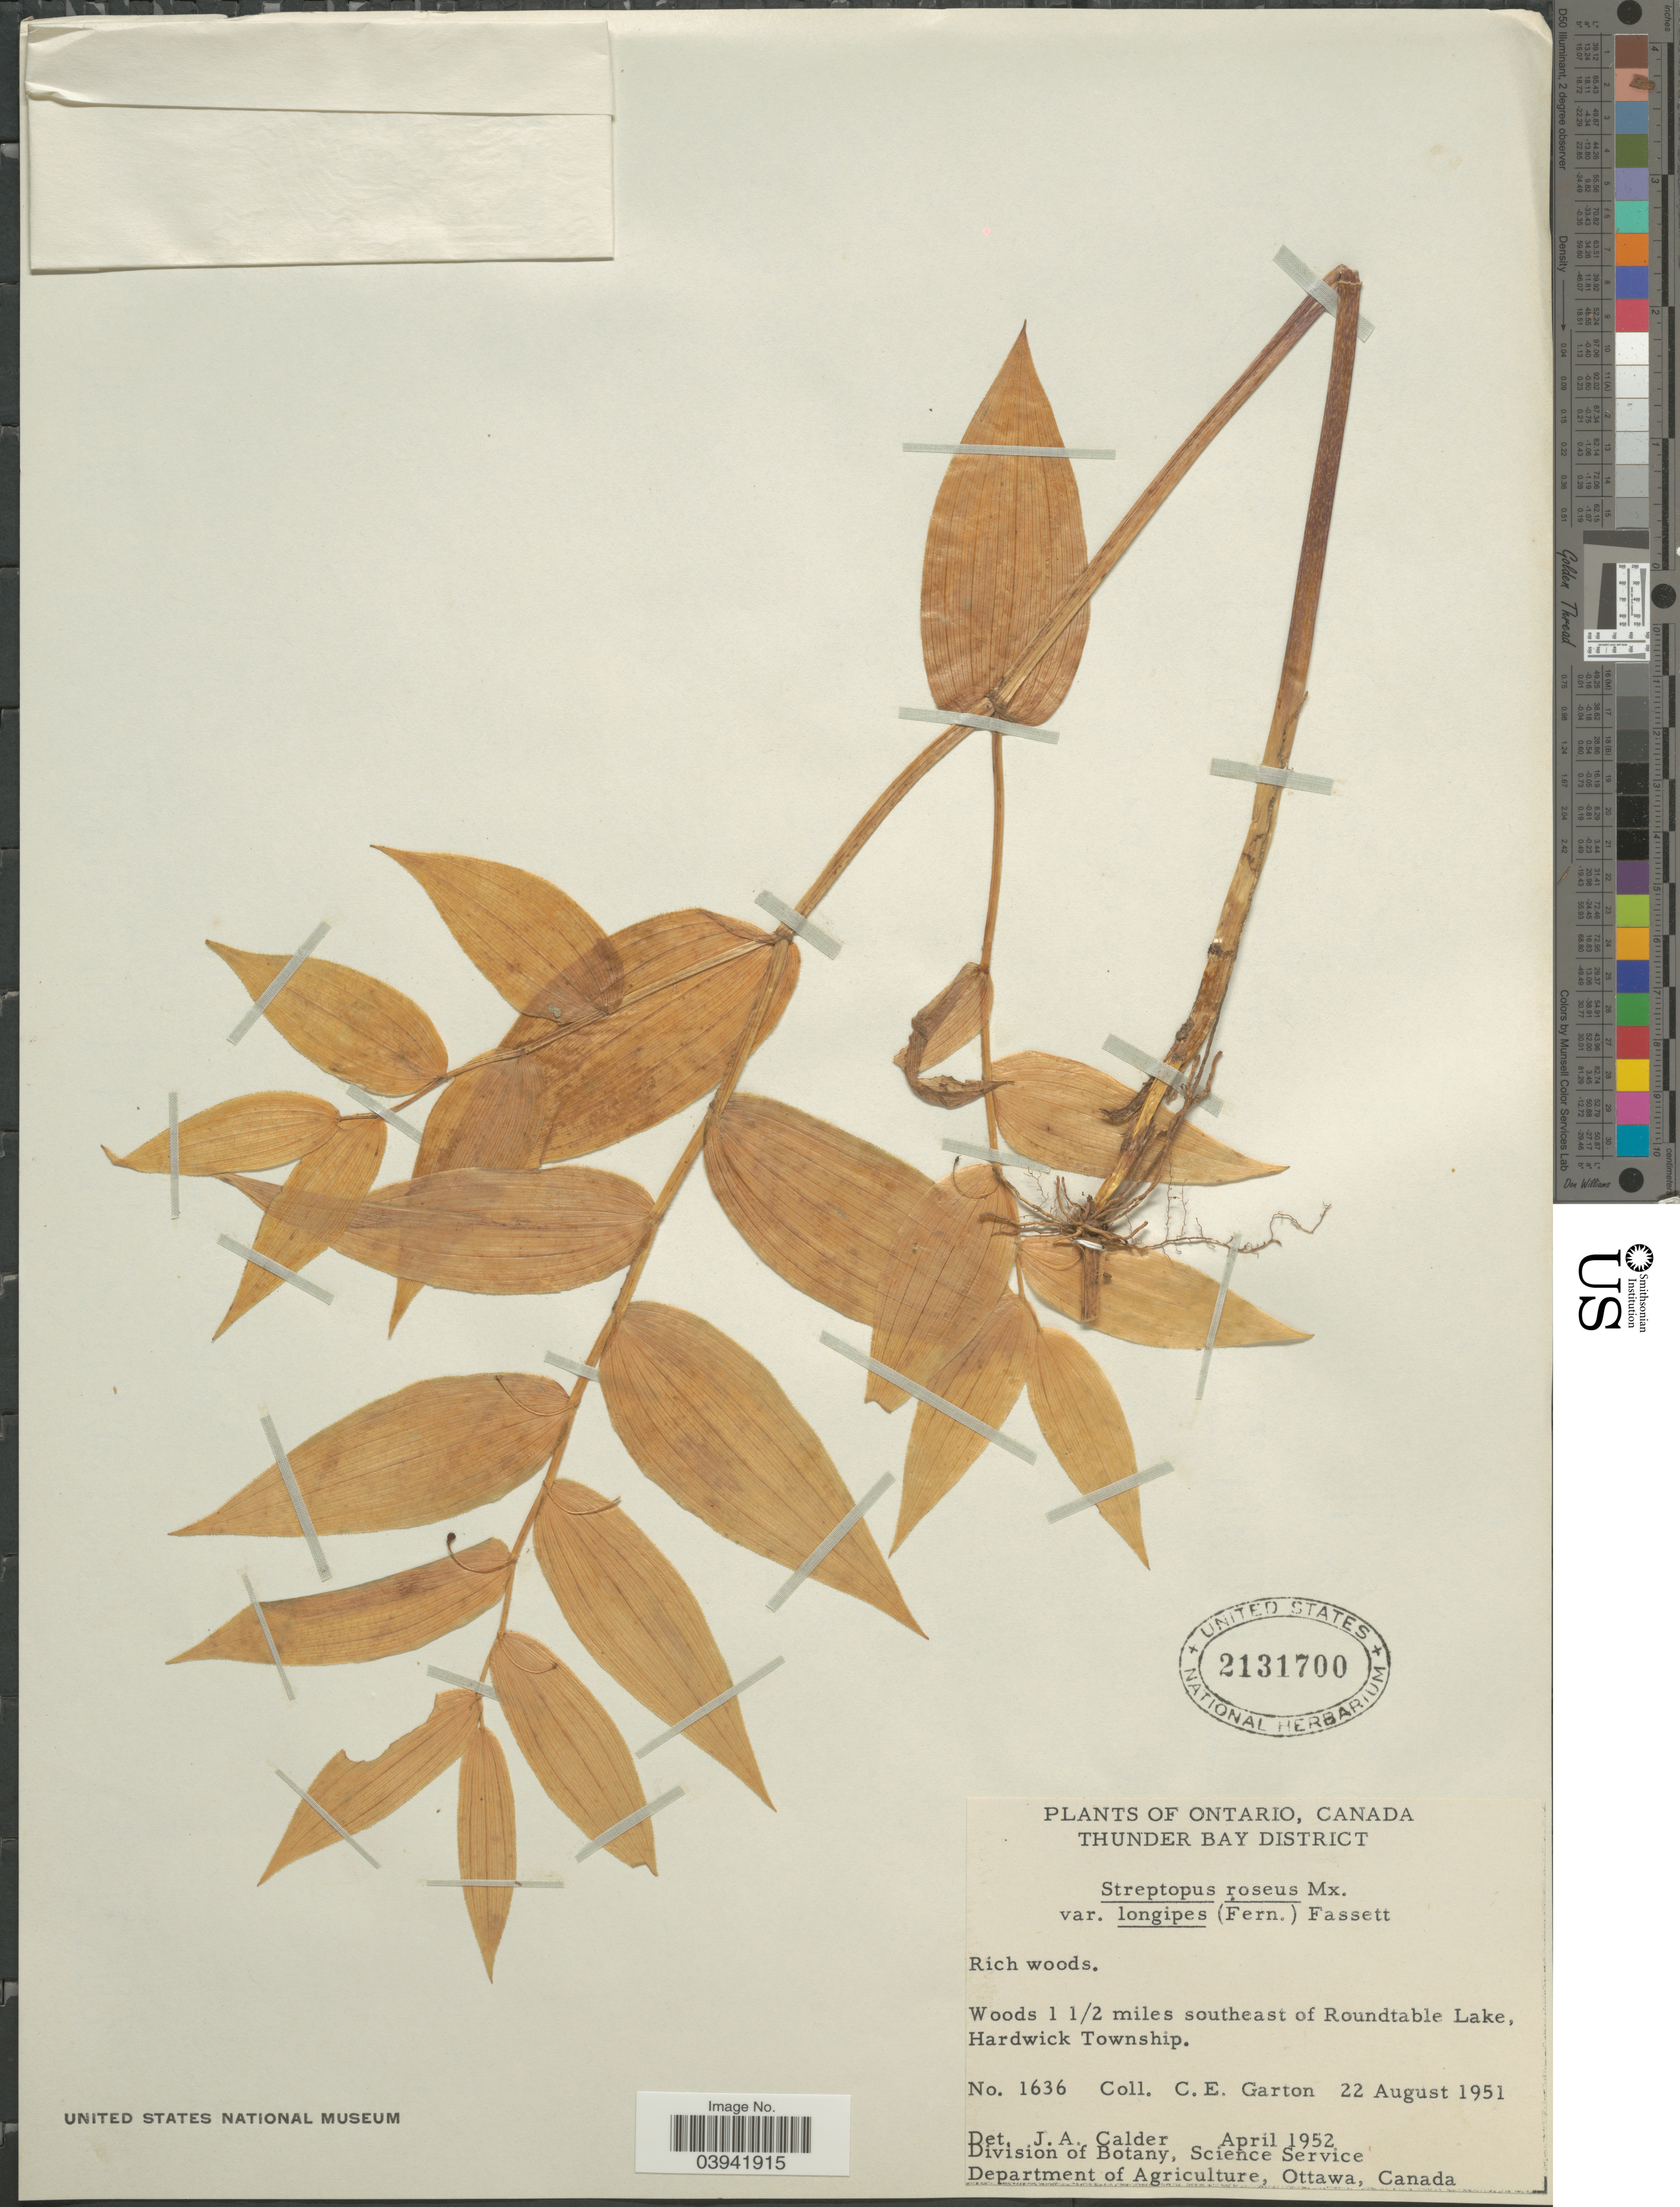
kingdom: Plantae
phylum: Tracheophyta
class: Liliopsida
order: Liliales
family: Liliaceae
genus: Streptopus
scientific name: Streptopus roseus var. longipes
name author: (Fernald) Fassett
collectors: C. E. Garton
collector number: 1636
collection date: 1951-08-22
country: Canada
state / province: Ontario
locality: Thunder Bay District. Woods 1 1/2 miles southeast of Roundtable Lake, Hardwick Township.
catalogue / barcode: US 2131700